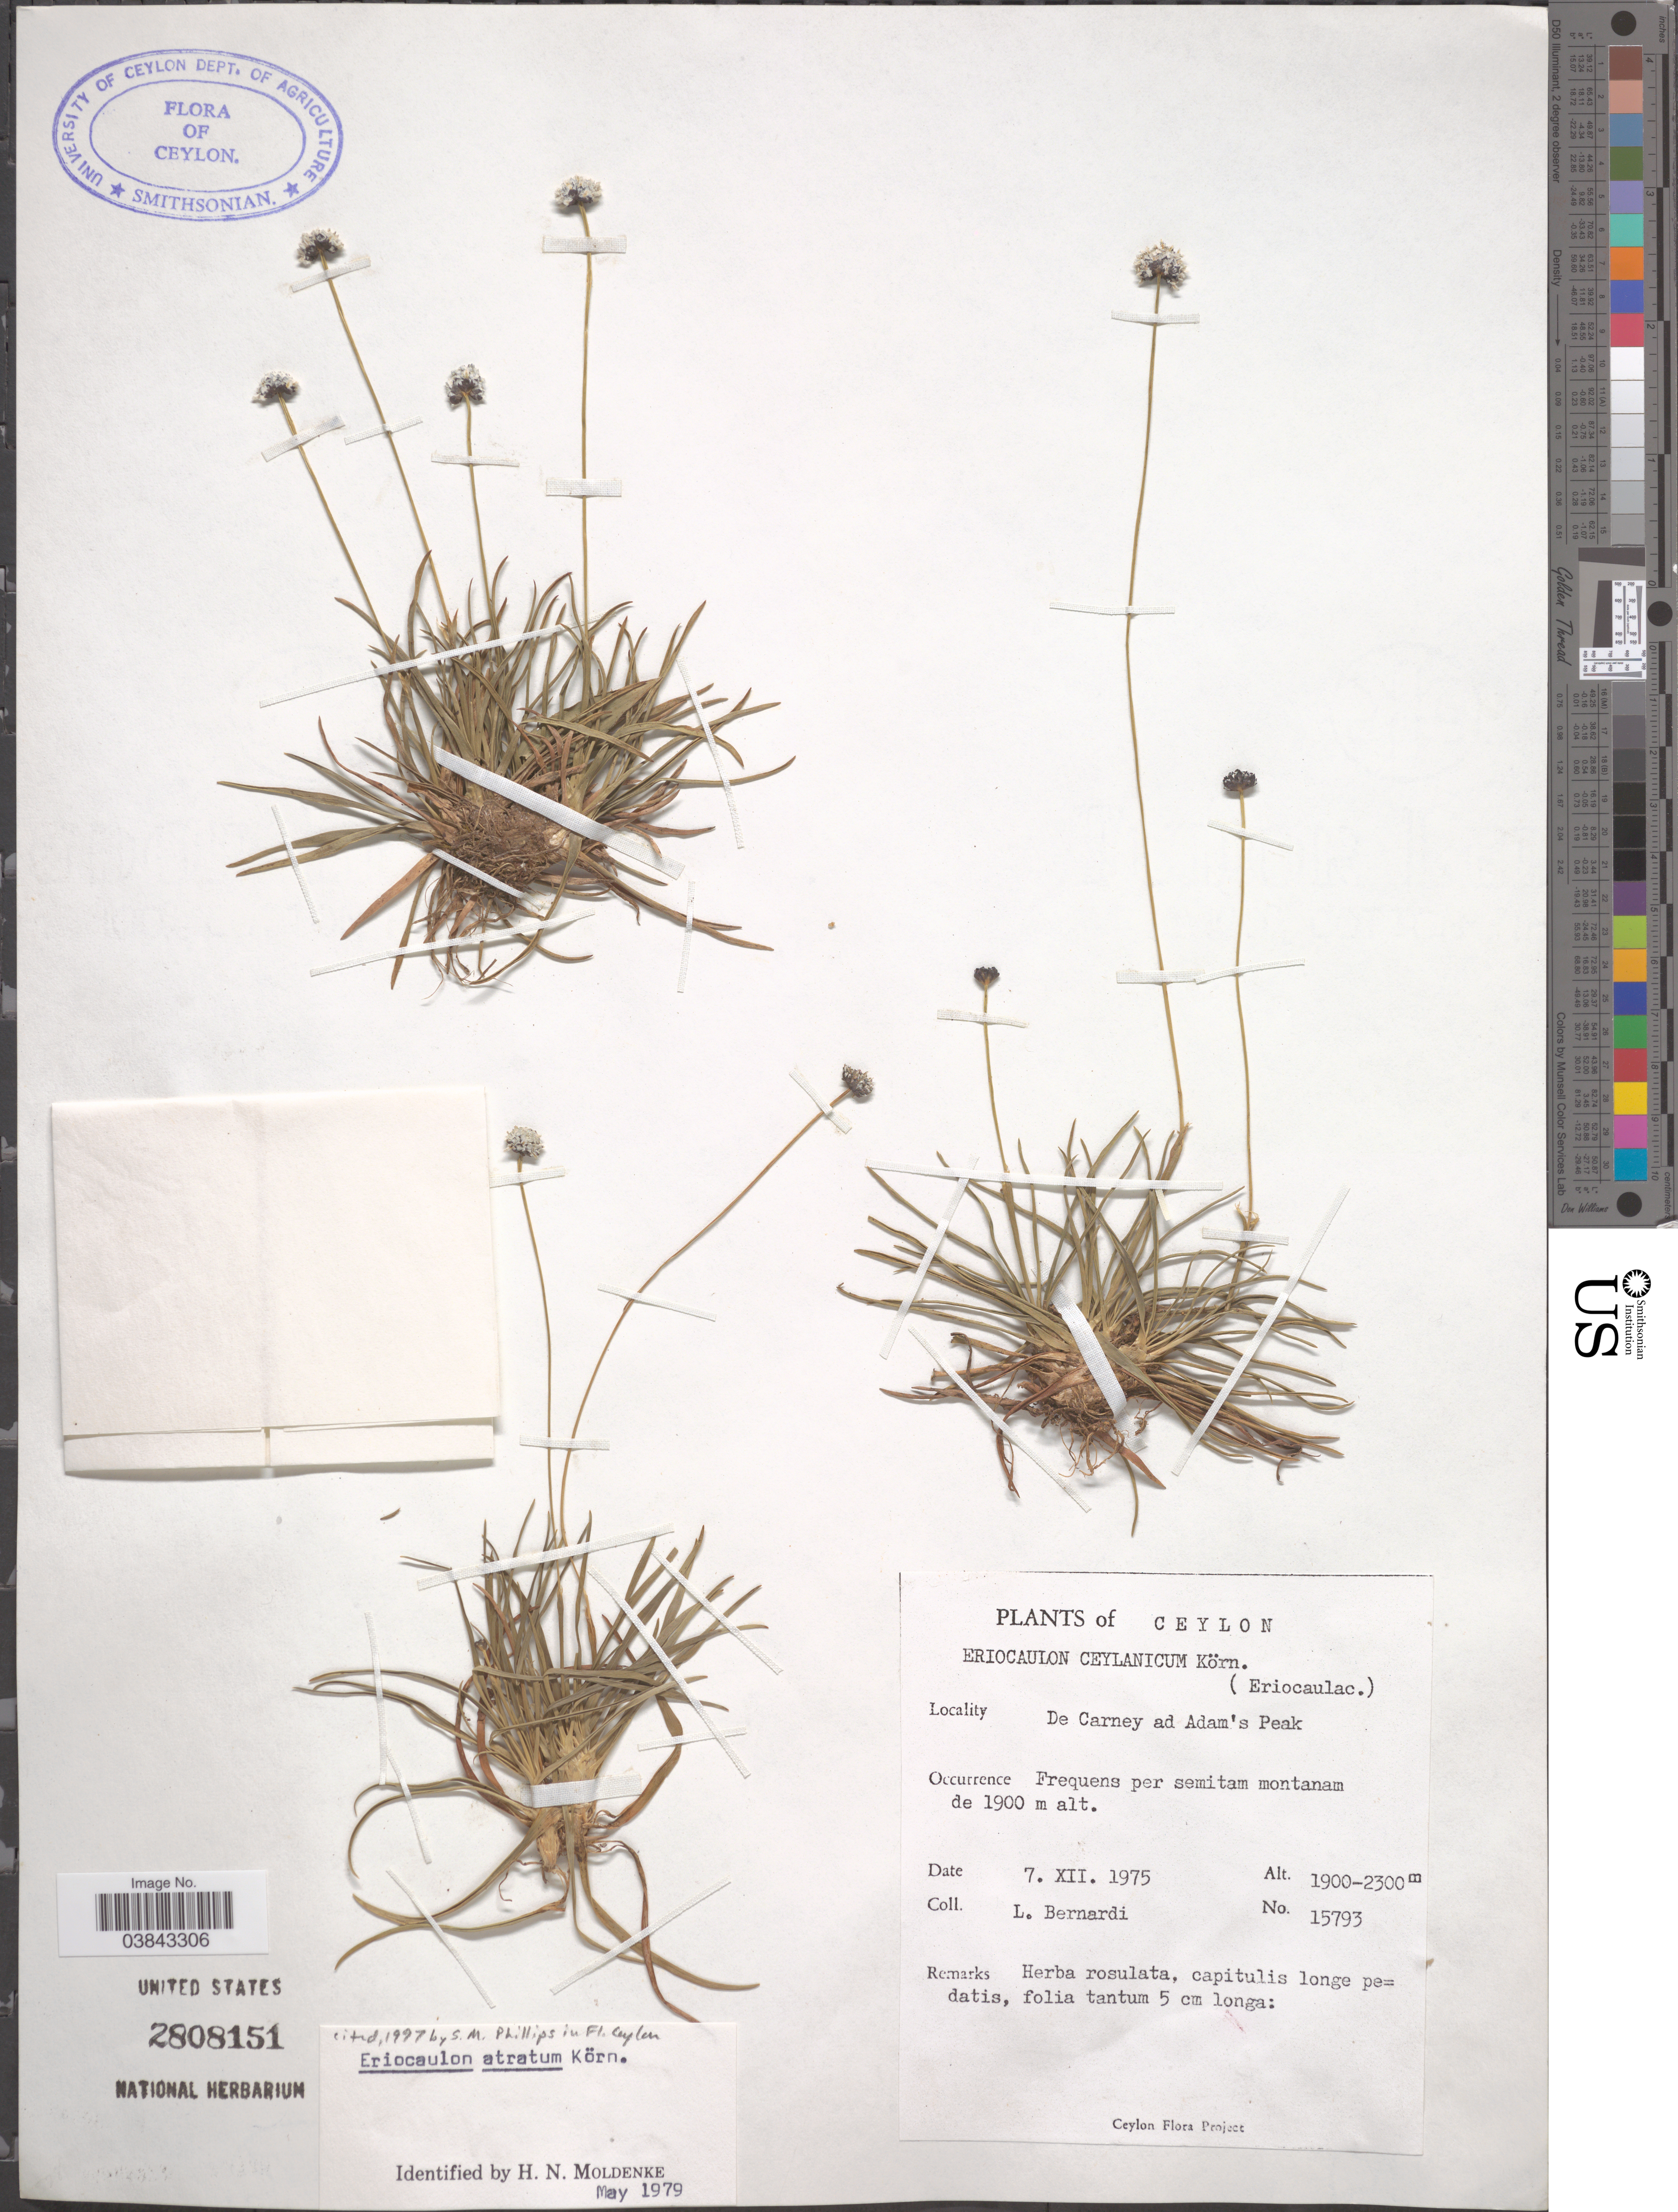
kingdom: Plantae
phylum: Tracheophyta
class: Liliopsida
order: Poales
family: Eriocaulaceae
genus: Eriocaulon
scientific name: Eriocaulon atratum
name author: Körn.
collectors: L. Bernardi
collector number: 15793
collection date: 1975-12-07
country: Sri Lanka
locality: Ceylon. De Carney ad Adam's Peak.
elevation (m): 1900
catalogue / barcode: US 2808151